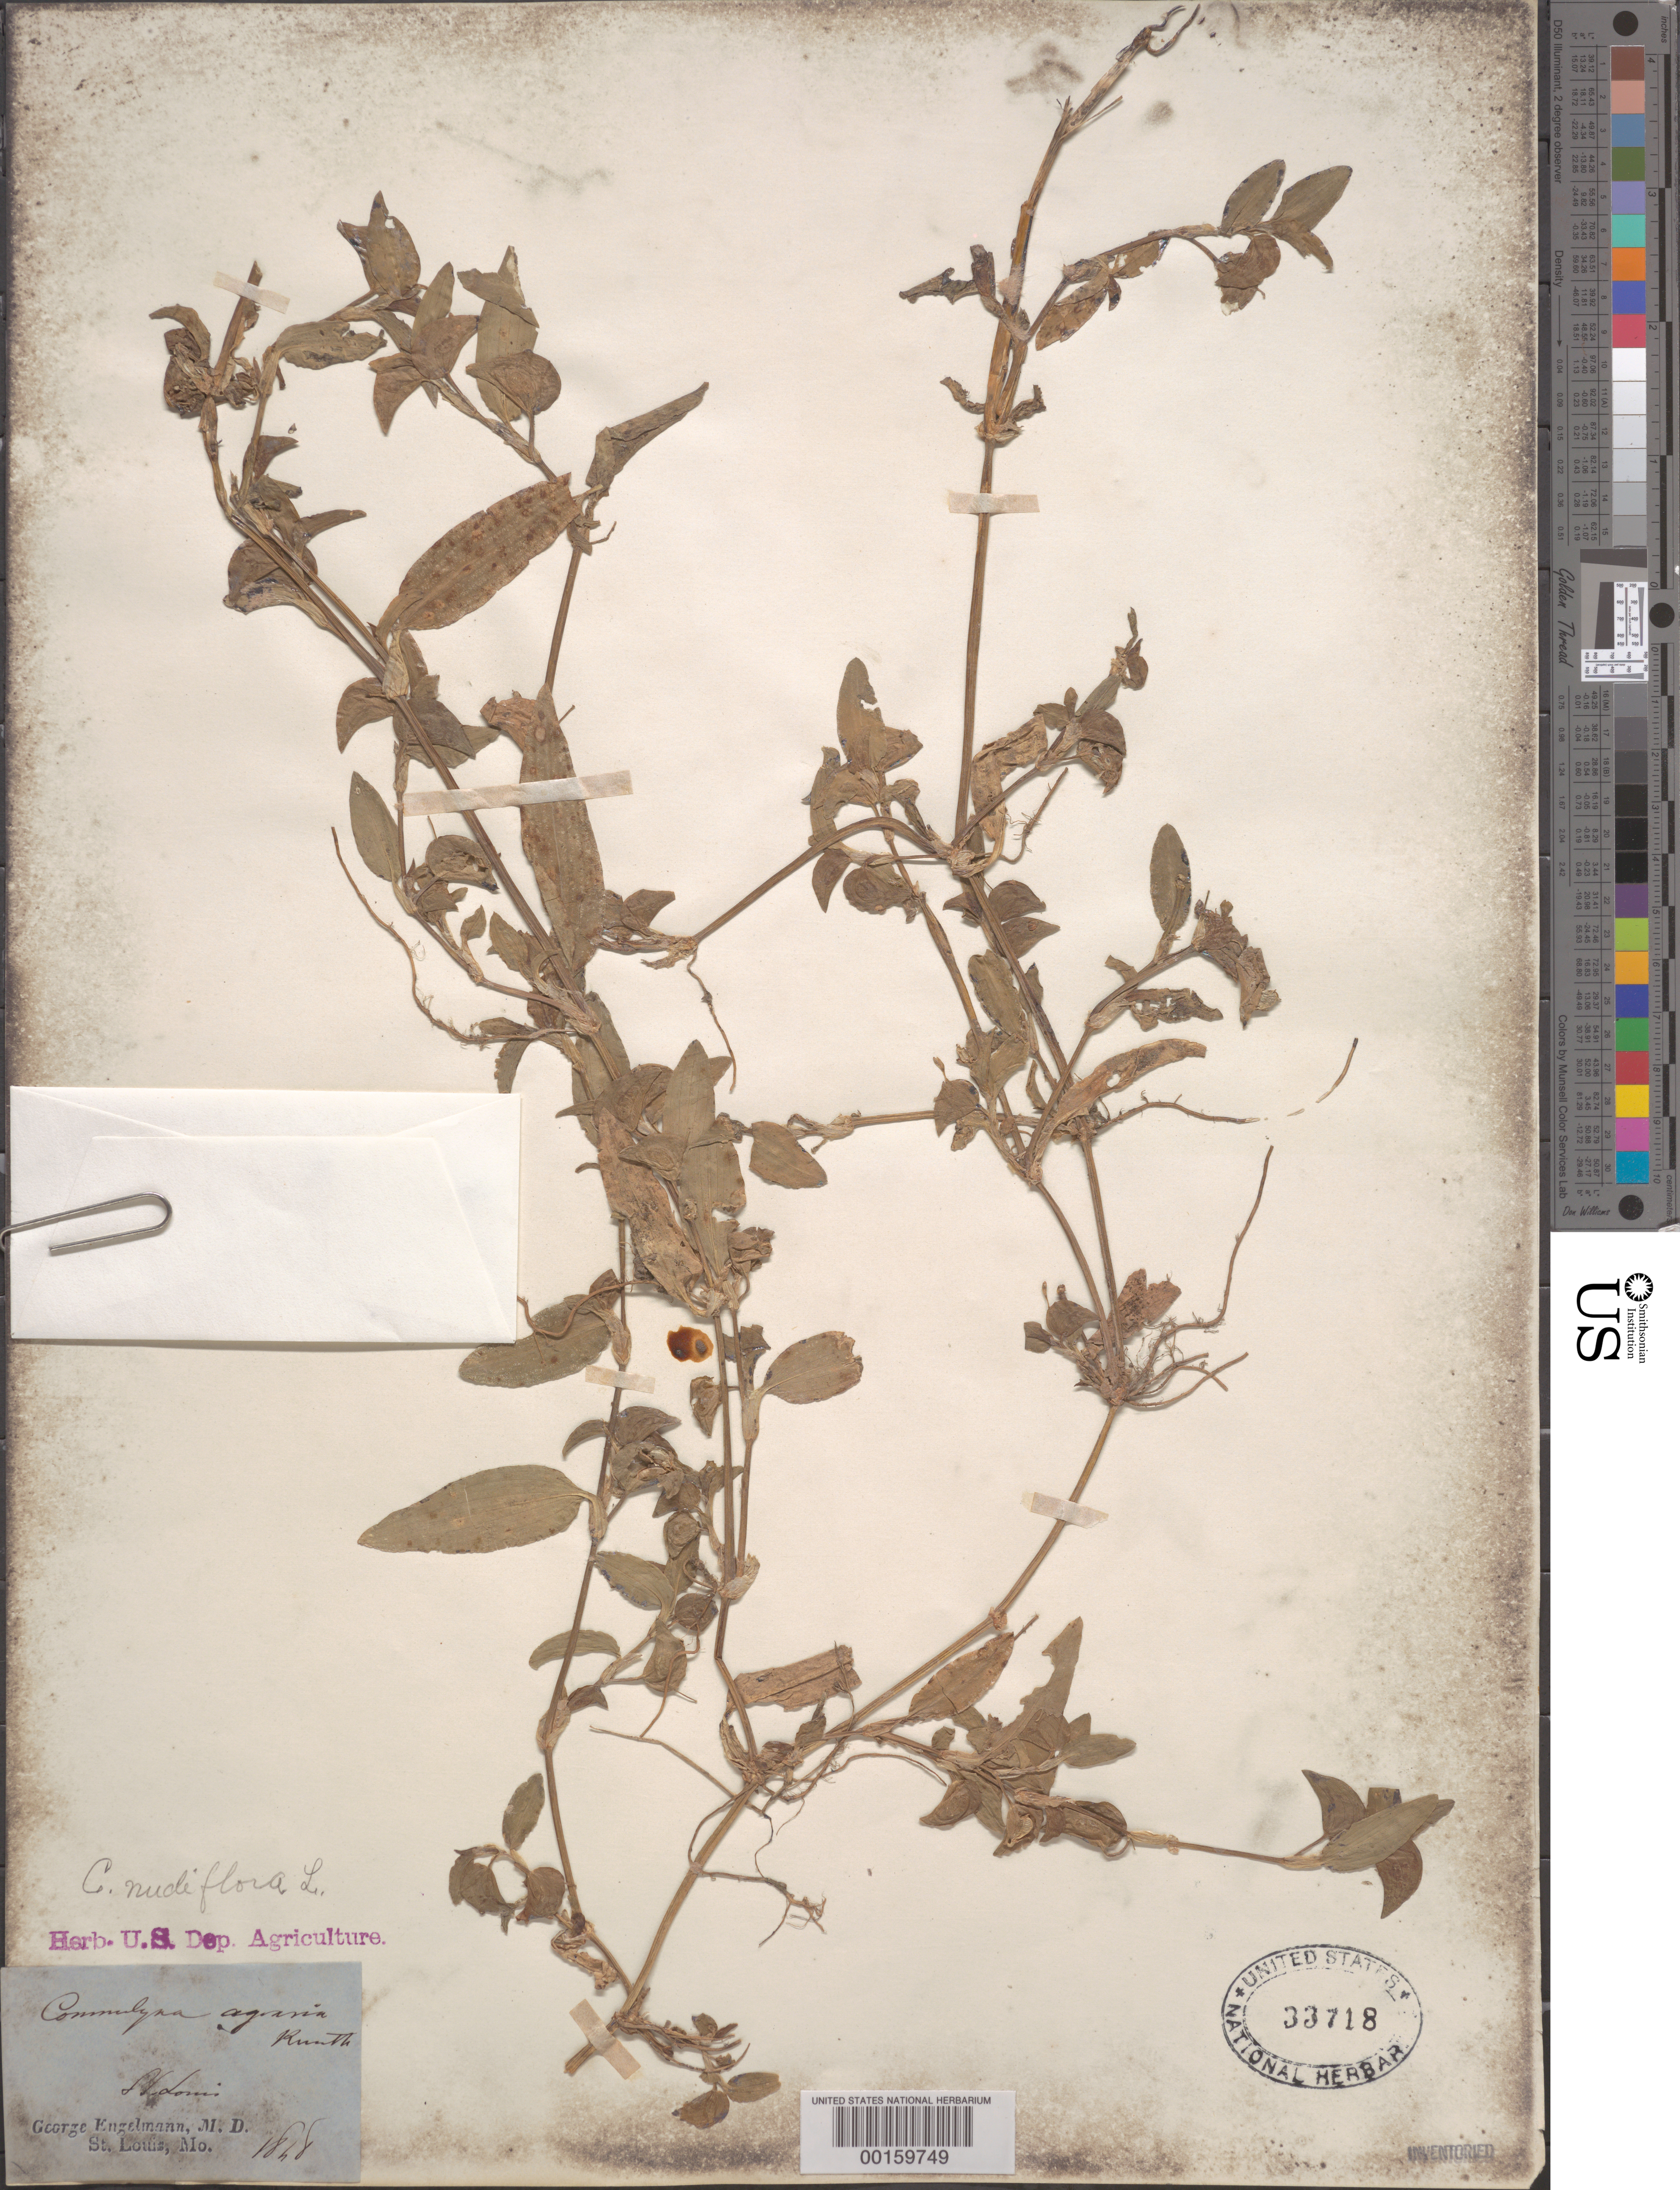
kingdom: Plantae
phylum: Tracheophyta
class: Liliopsida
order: Commelinales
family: Commelinaceae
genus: Commelina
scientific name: Commelina diffusa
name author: Burm. f.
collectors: G. Engelmann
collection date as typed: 1848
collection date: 1848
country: United States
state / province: Missouri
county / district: Saint Louis City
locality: St. louis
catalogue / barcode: US 33718